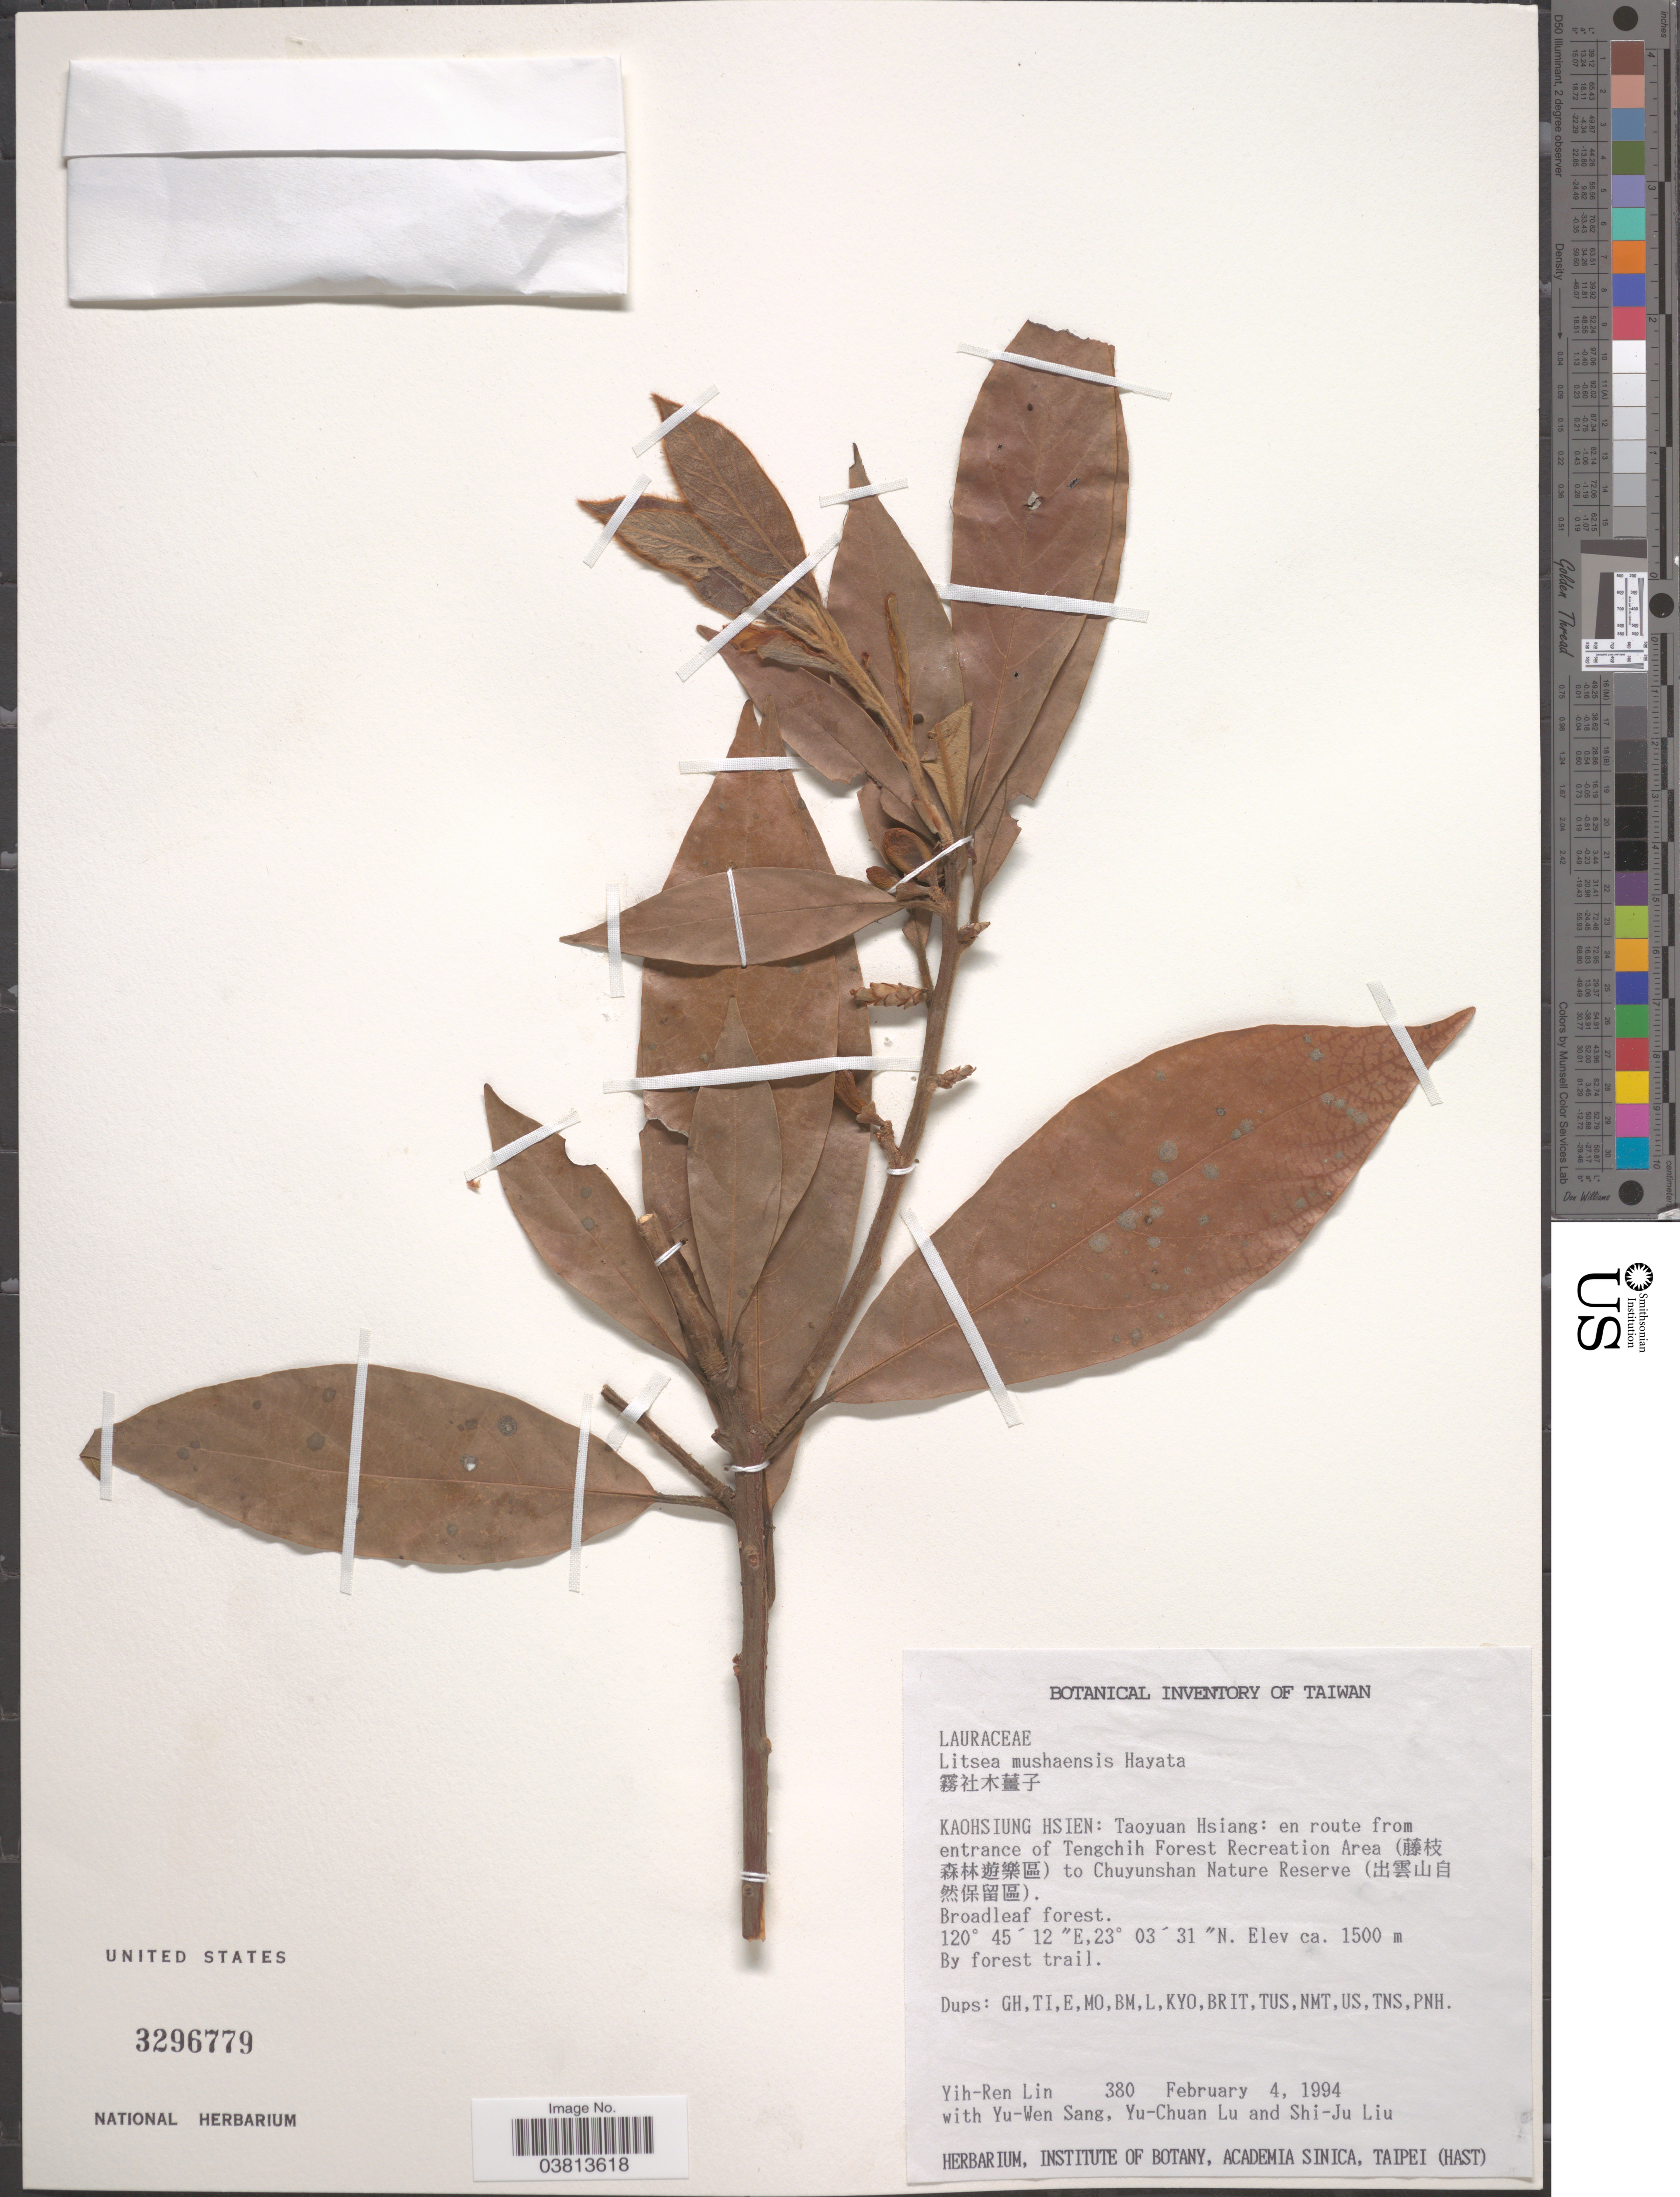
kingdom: Plantae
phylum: Tracheophyta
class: Magnoliopsida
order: Laurales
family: Lauraceae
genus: Litsea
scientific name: Litsea mushaensis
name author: Hayata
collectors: Y. Lin, Y. Sang, Y. C. Lu & S. J. Liu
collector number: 380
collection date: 1994-02-04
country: Taiwan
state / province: Kaohsiung City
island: Taiwan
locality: Kaohsiung Hsien: Taoyuan Hsiang: en route from entrance of Tengchih Forest Recreation Area (X) to Chuyunshan Nature Reserve (X). By forest trail.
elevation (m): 1500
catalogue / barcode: US 3296779